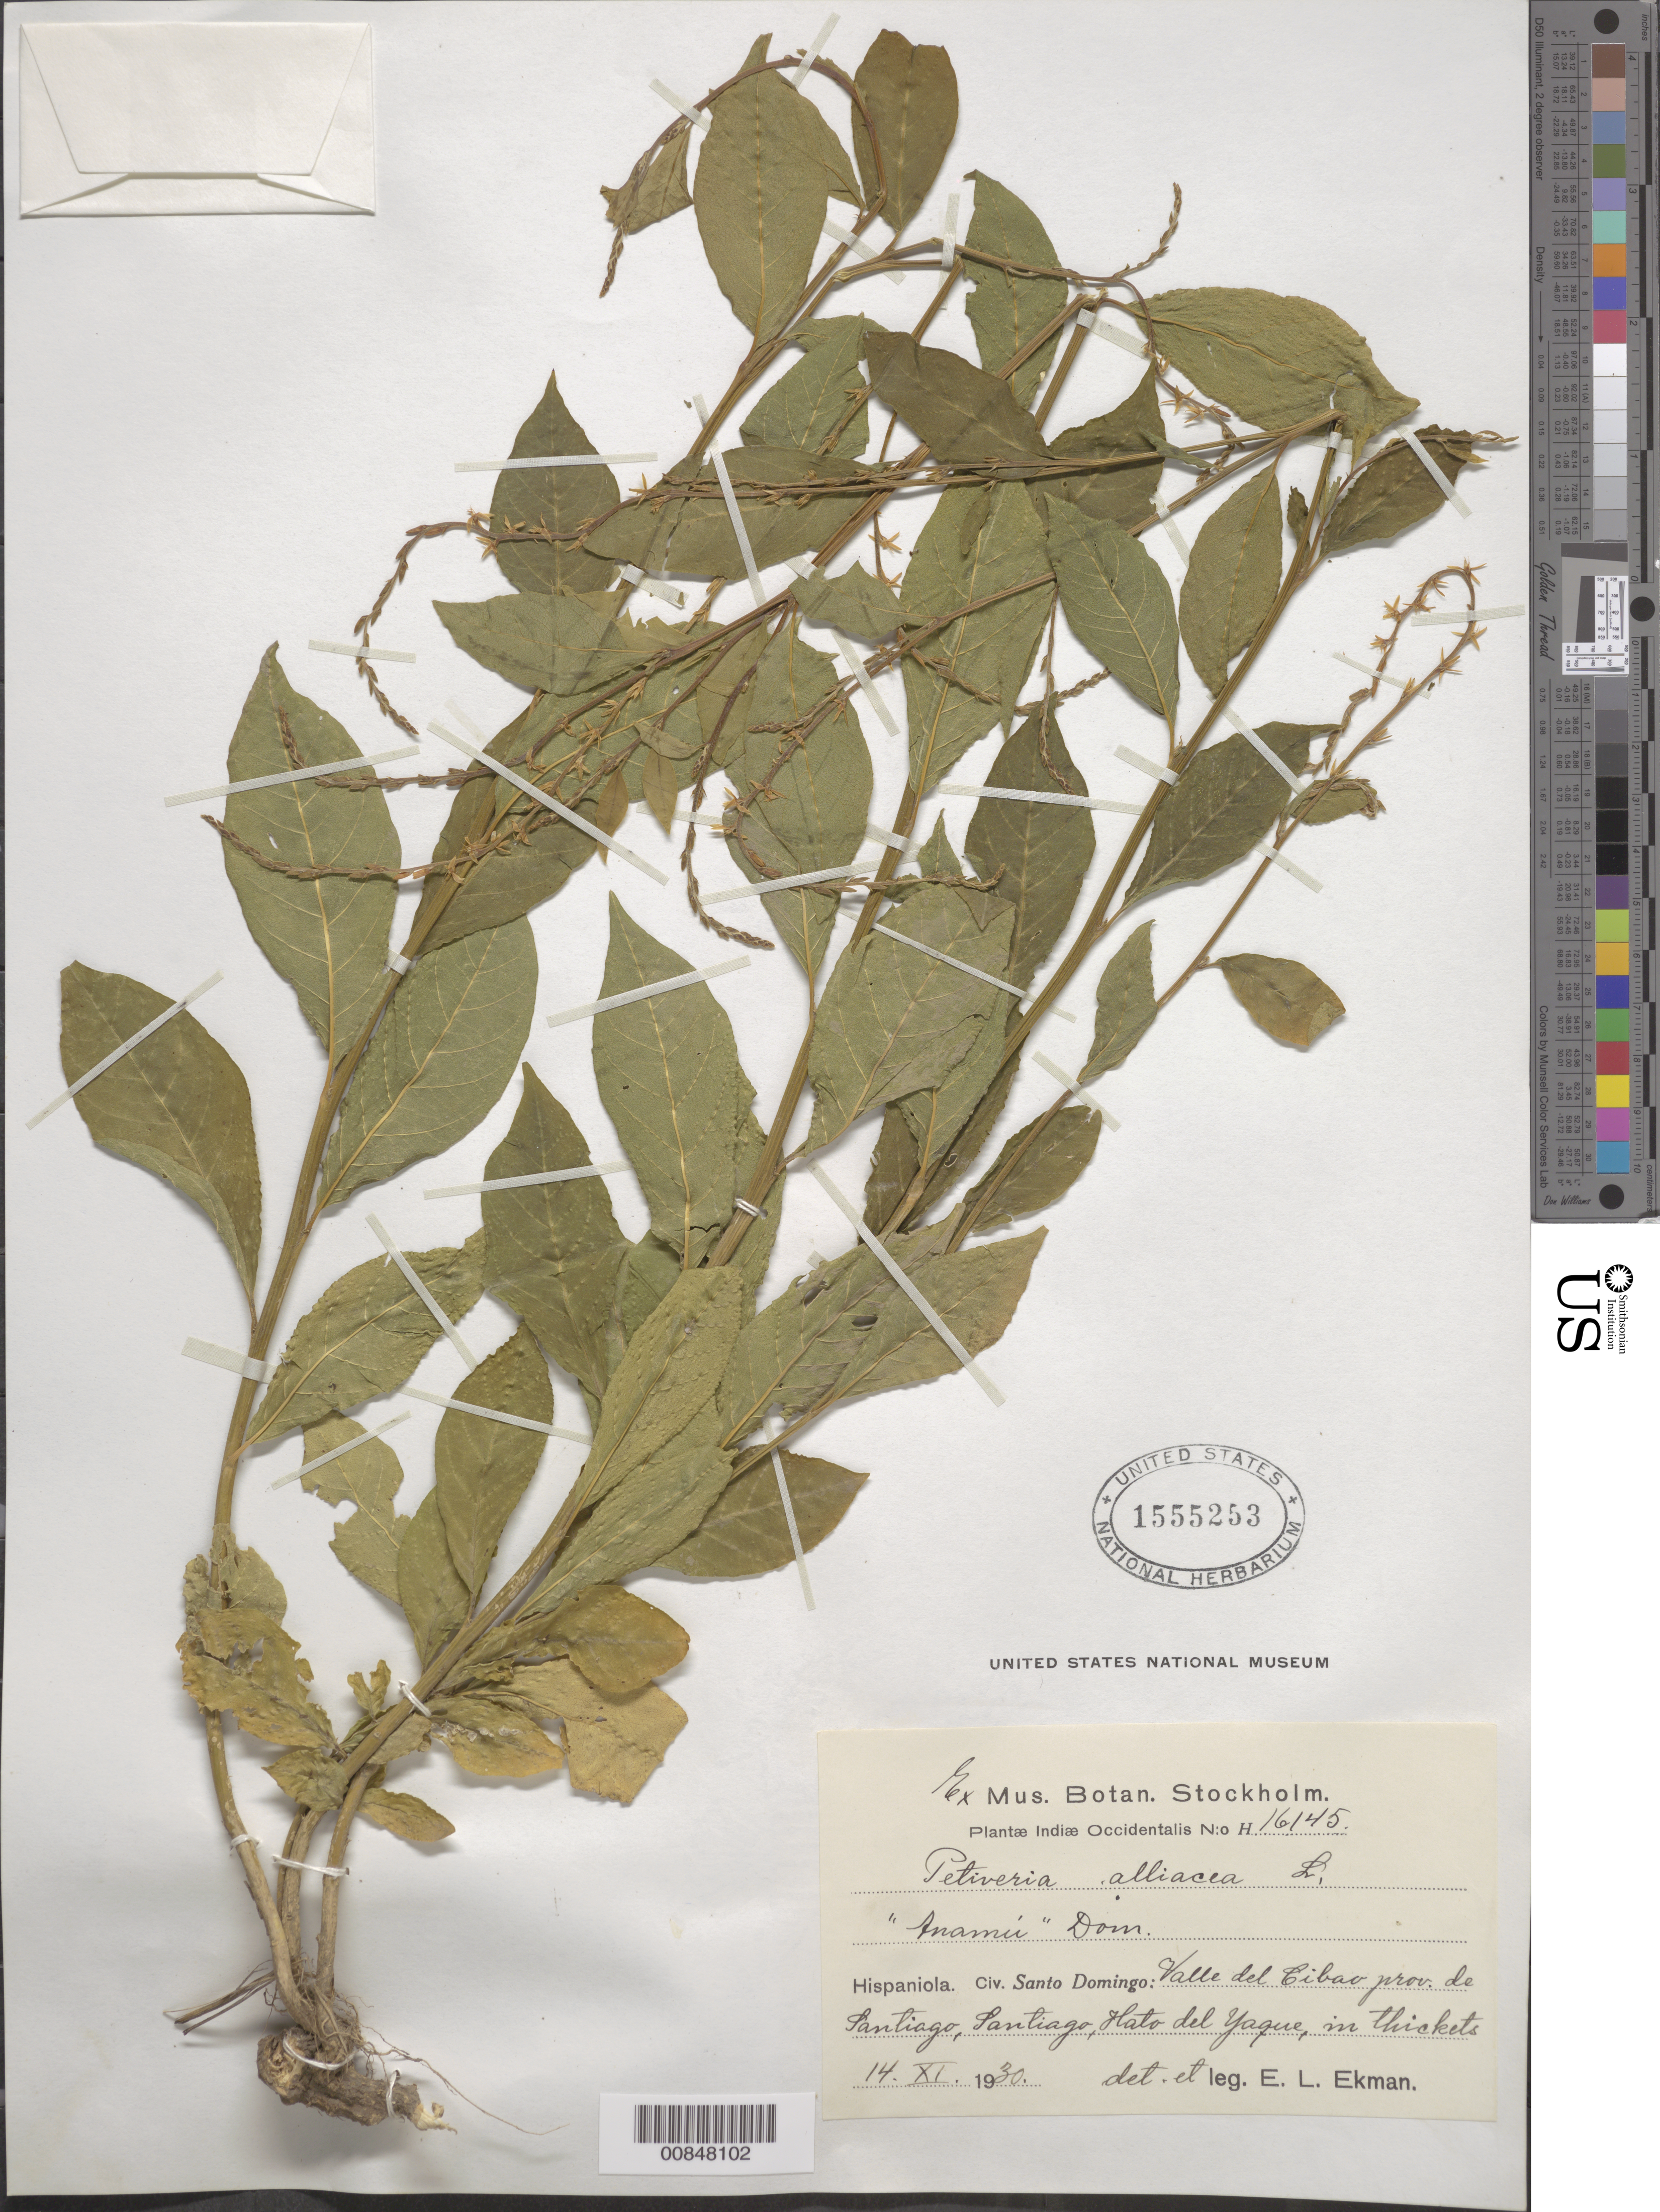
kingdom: Plantae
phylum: Tracheophyta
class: Magnoliopsida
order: Caryophyllales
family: Phytolaccaceae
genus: Petiveria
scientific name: Petiveria alliacea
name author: L.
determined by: Ekman, E. L.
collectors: E. L. Ekman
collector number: H 16145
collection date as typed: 14 Nov 1930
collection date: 1930-11-14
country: Dominican Republic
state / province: Santiago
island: Hispaniola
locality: Valle del Cibao, Santiago, Hato del Yaque.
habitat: In thicket.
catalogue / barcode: US 1555253